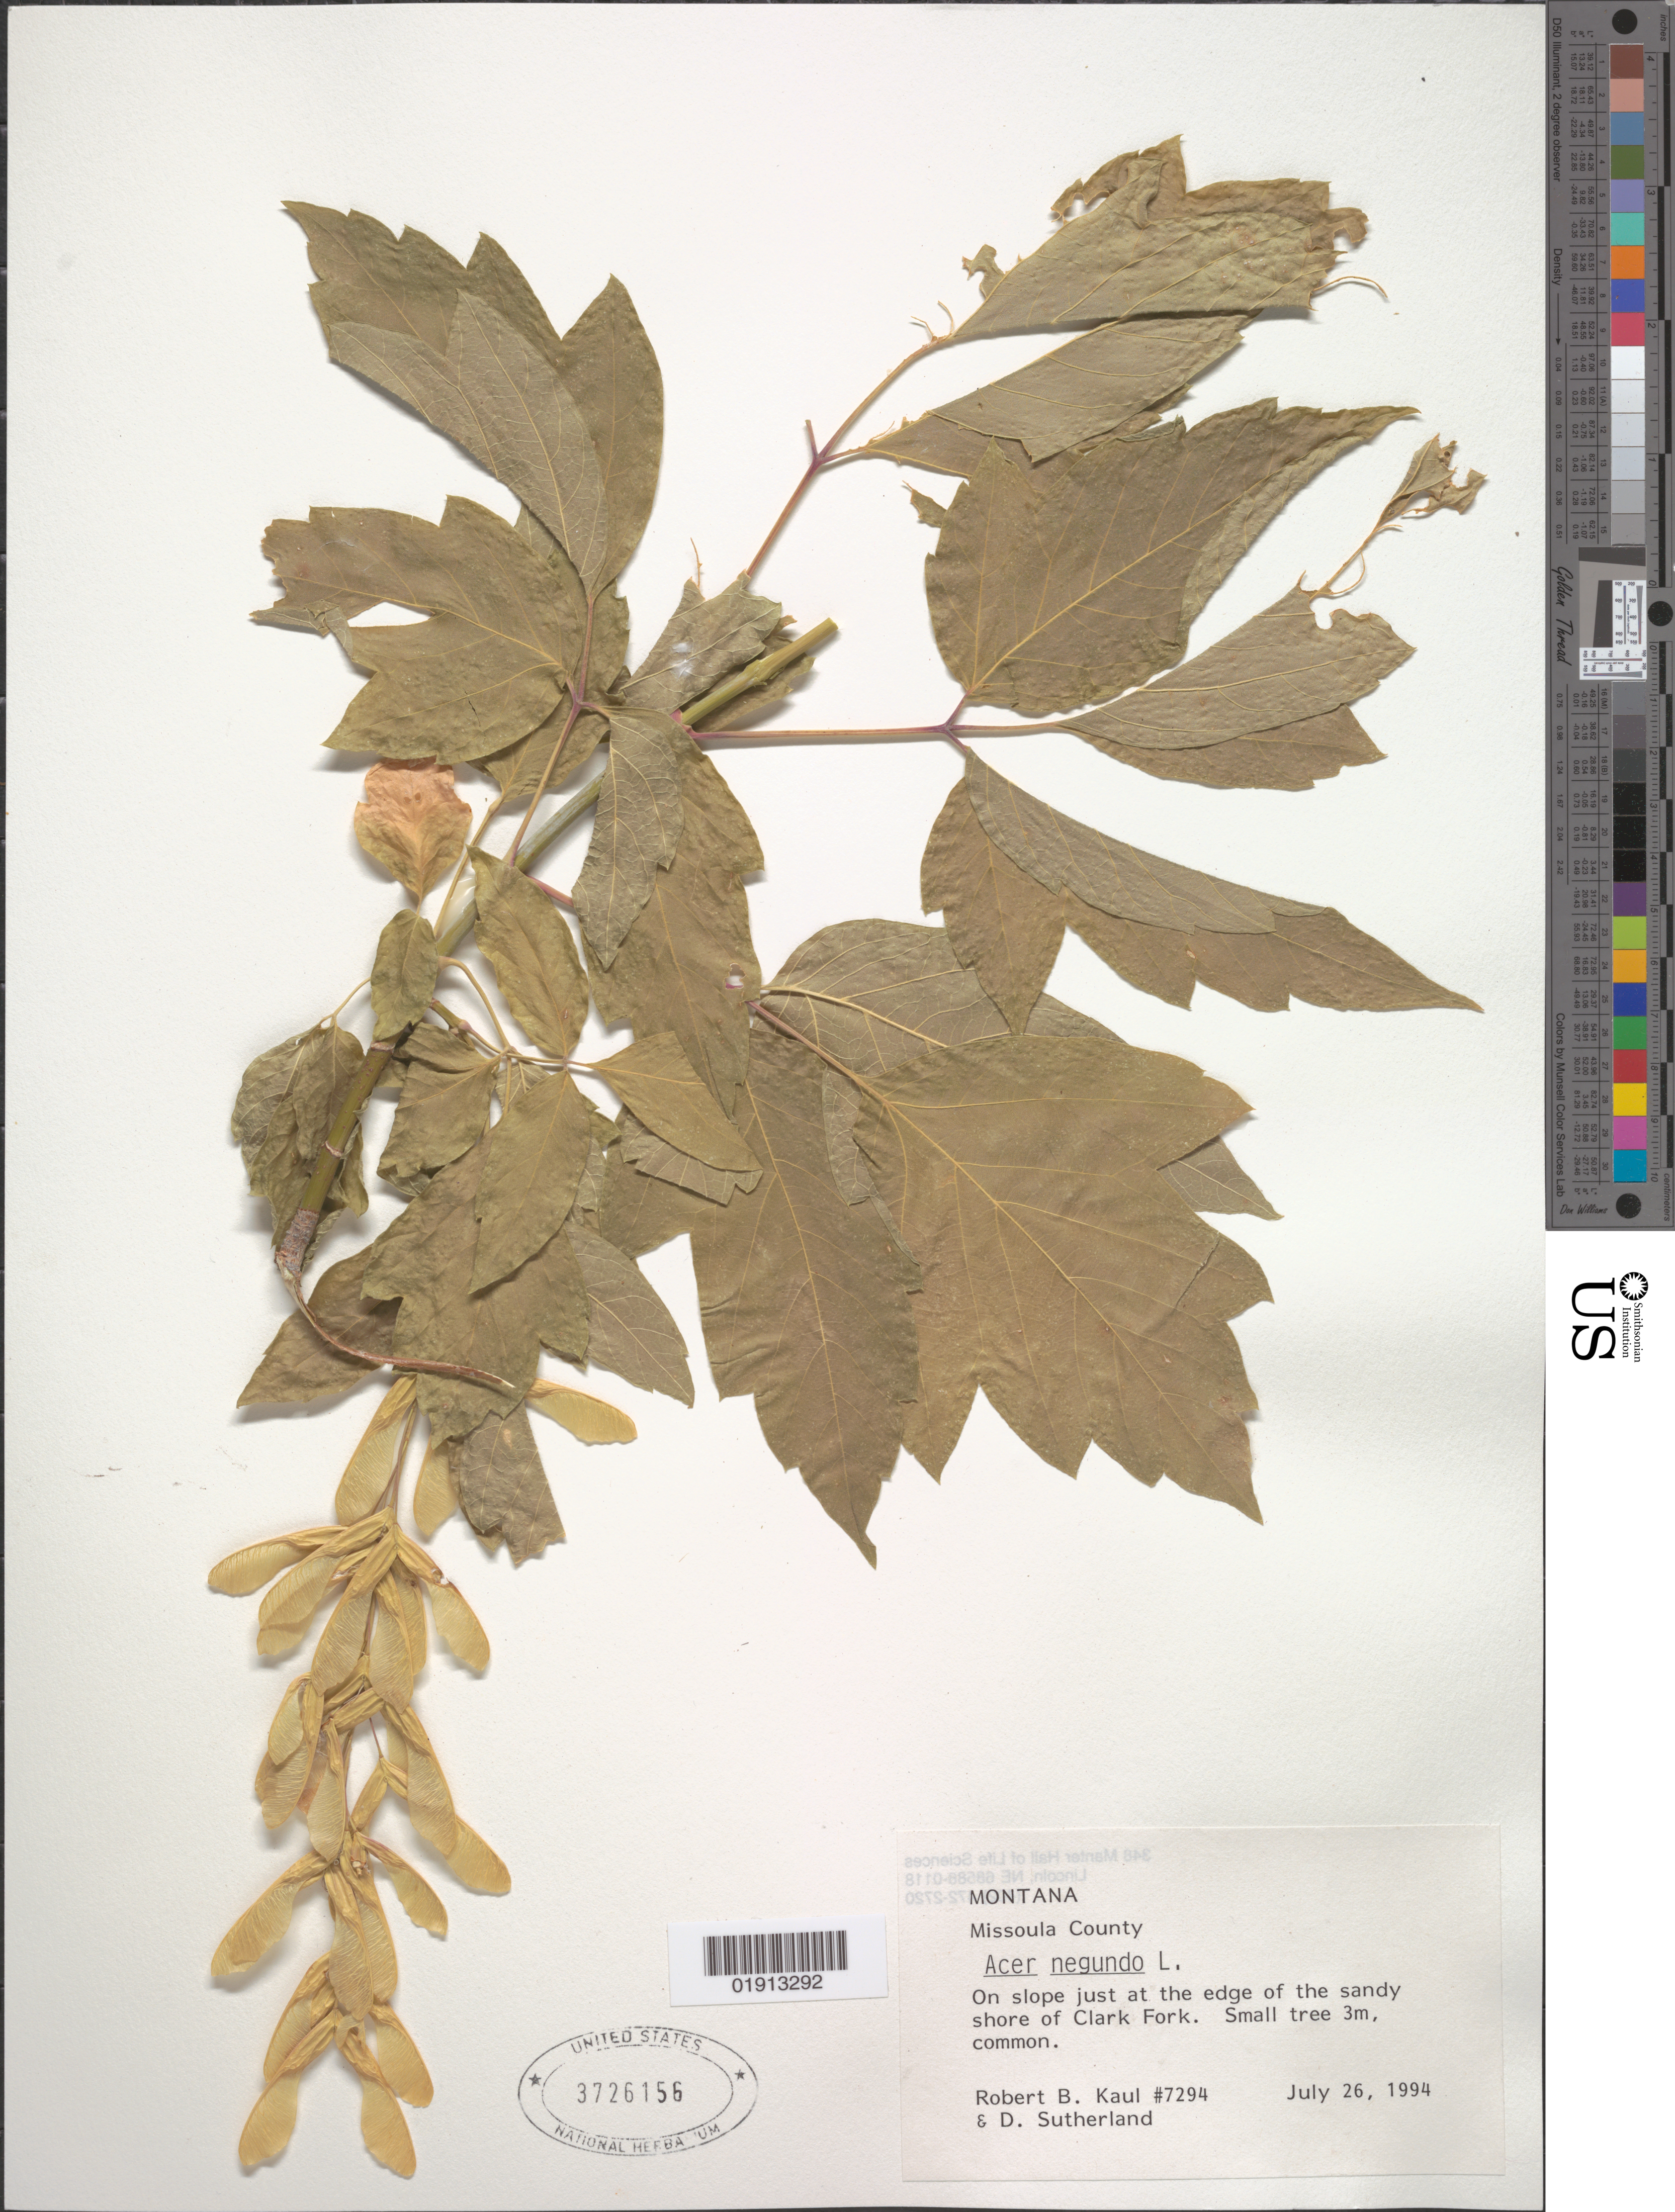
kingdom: Plantae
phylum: Tracheophyta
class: Magnoliopsida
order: Sapindales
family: Sapindaceae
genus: Acer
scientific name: Acer negundo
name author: L.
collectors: R. Kaul & D. Sutherland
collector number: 7294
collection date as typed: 26 Jul 1994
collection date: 1994-07-26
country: United States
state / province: Montana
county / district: Missoula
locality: On slope just at the edge of the sandy shore of Clark Fork.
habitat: On slope just at the edge of the sandy shore.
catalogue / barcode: US 3726156